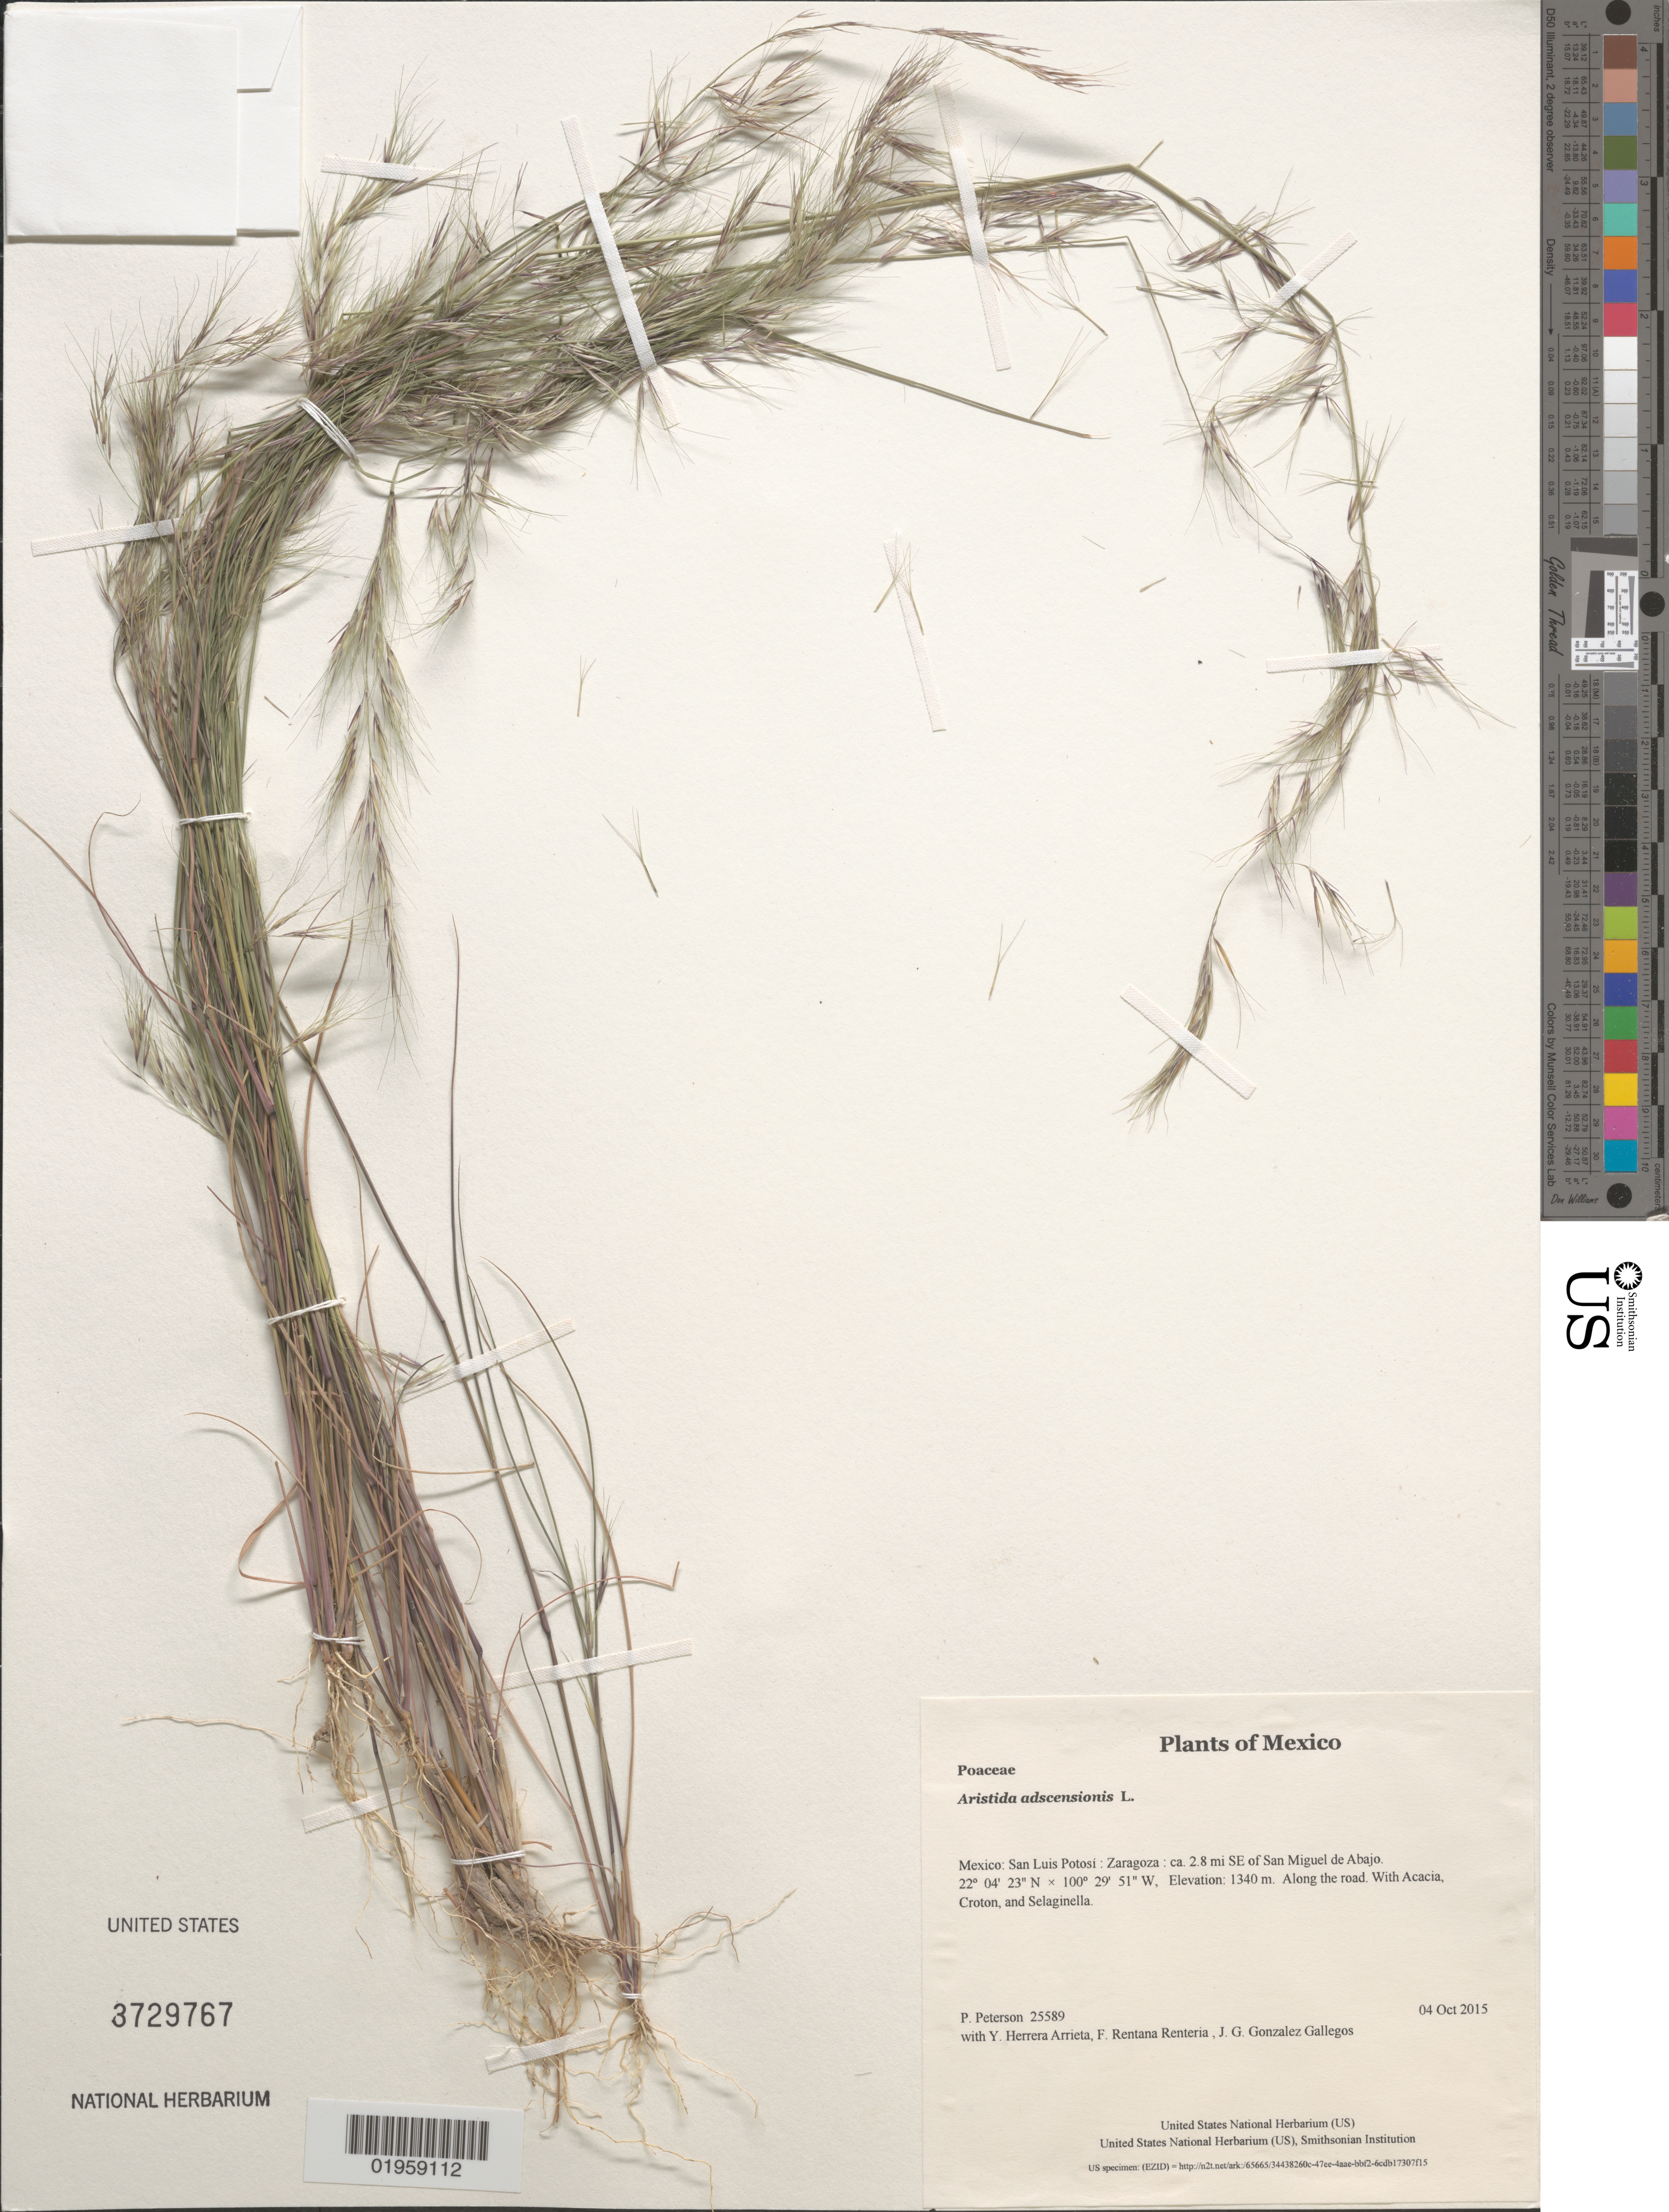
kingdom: Plantae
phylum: Tracheophyta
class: Liliopsida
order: Poales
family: Poaceae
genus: Aristida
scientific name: Aristida adscensionis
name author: L.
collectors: P. M. Peterson, Y. Herrera Arrieta, F. Rentana Renteria & J. G. Gonzalez Gallegos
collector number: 25589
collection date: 2015-10-04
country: Mexico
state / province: San Luis Potosí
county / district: Zaragoza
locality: ca. 2.8 mi SE of San Miguel de Abajo.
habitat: Along the road.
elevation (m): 1340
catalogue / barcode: US 3729767